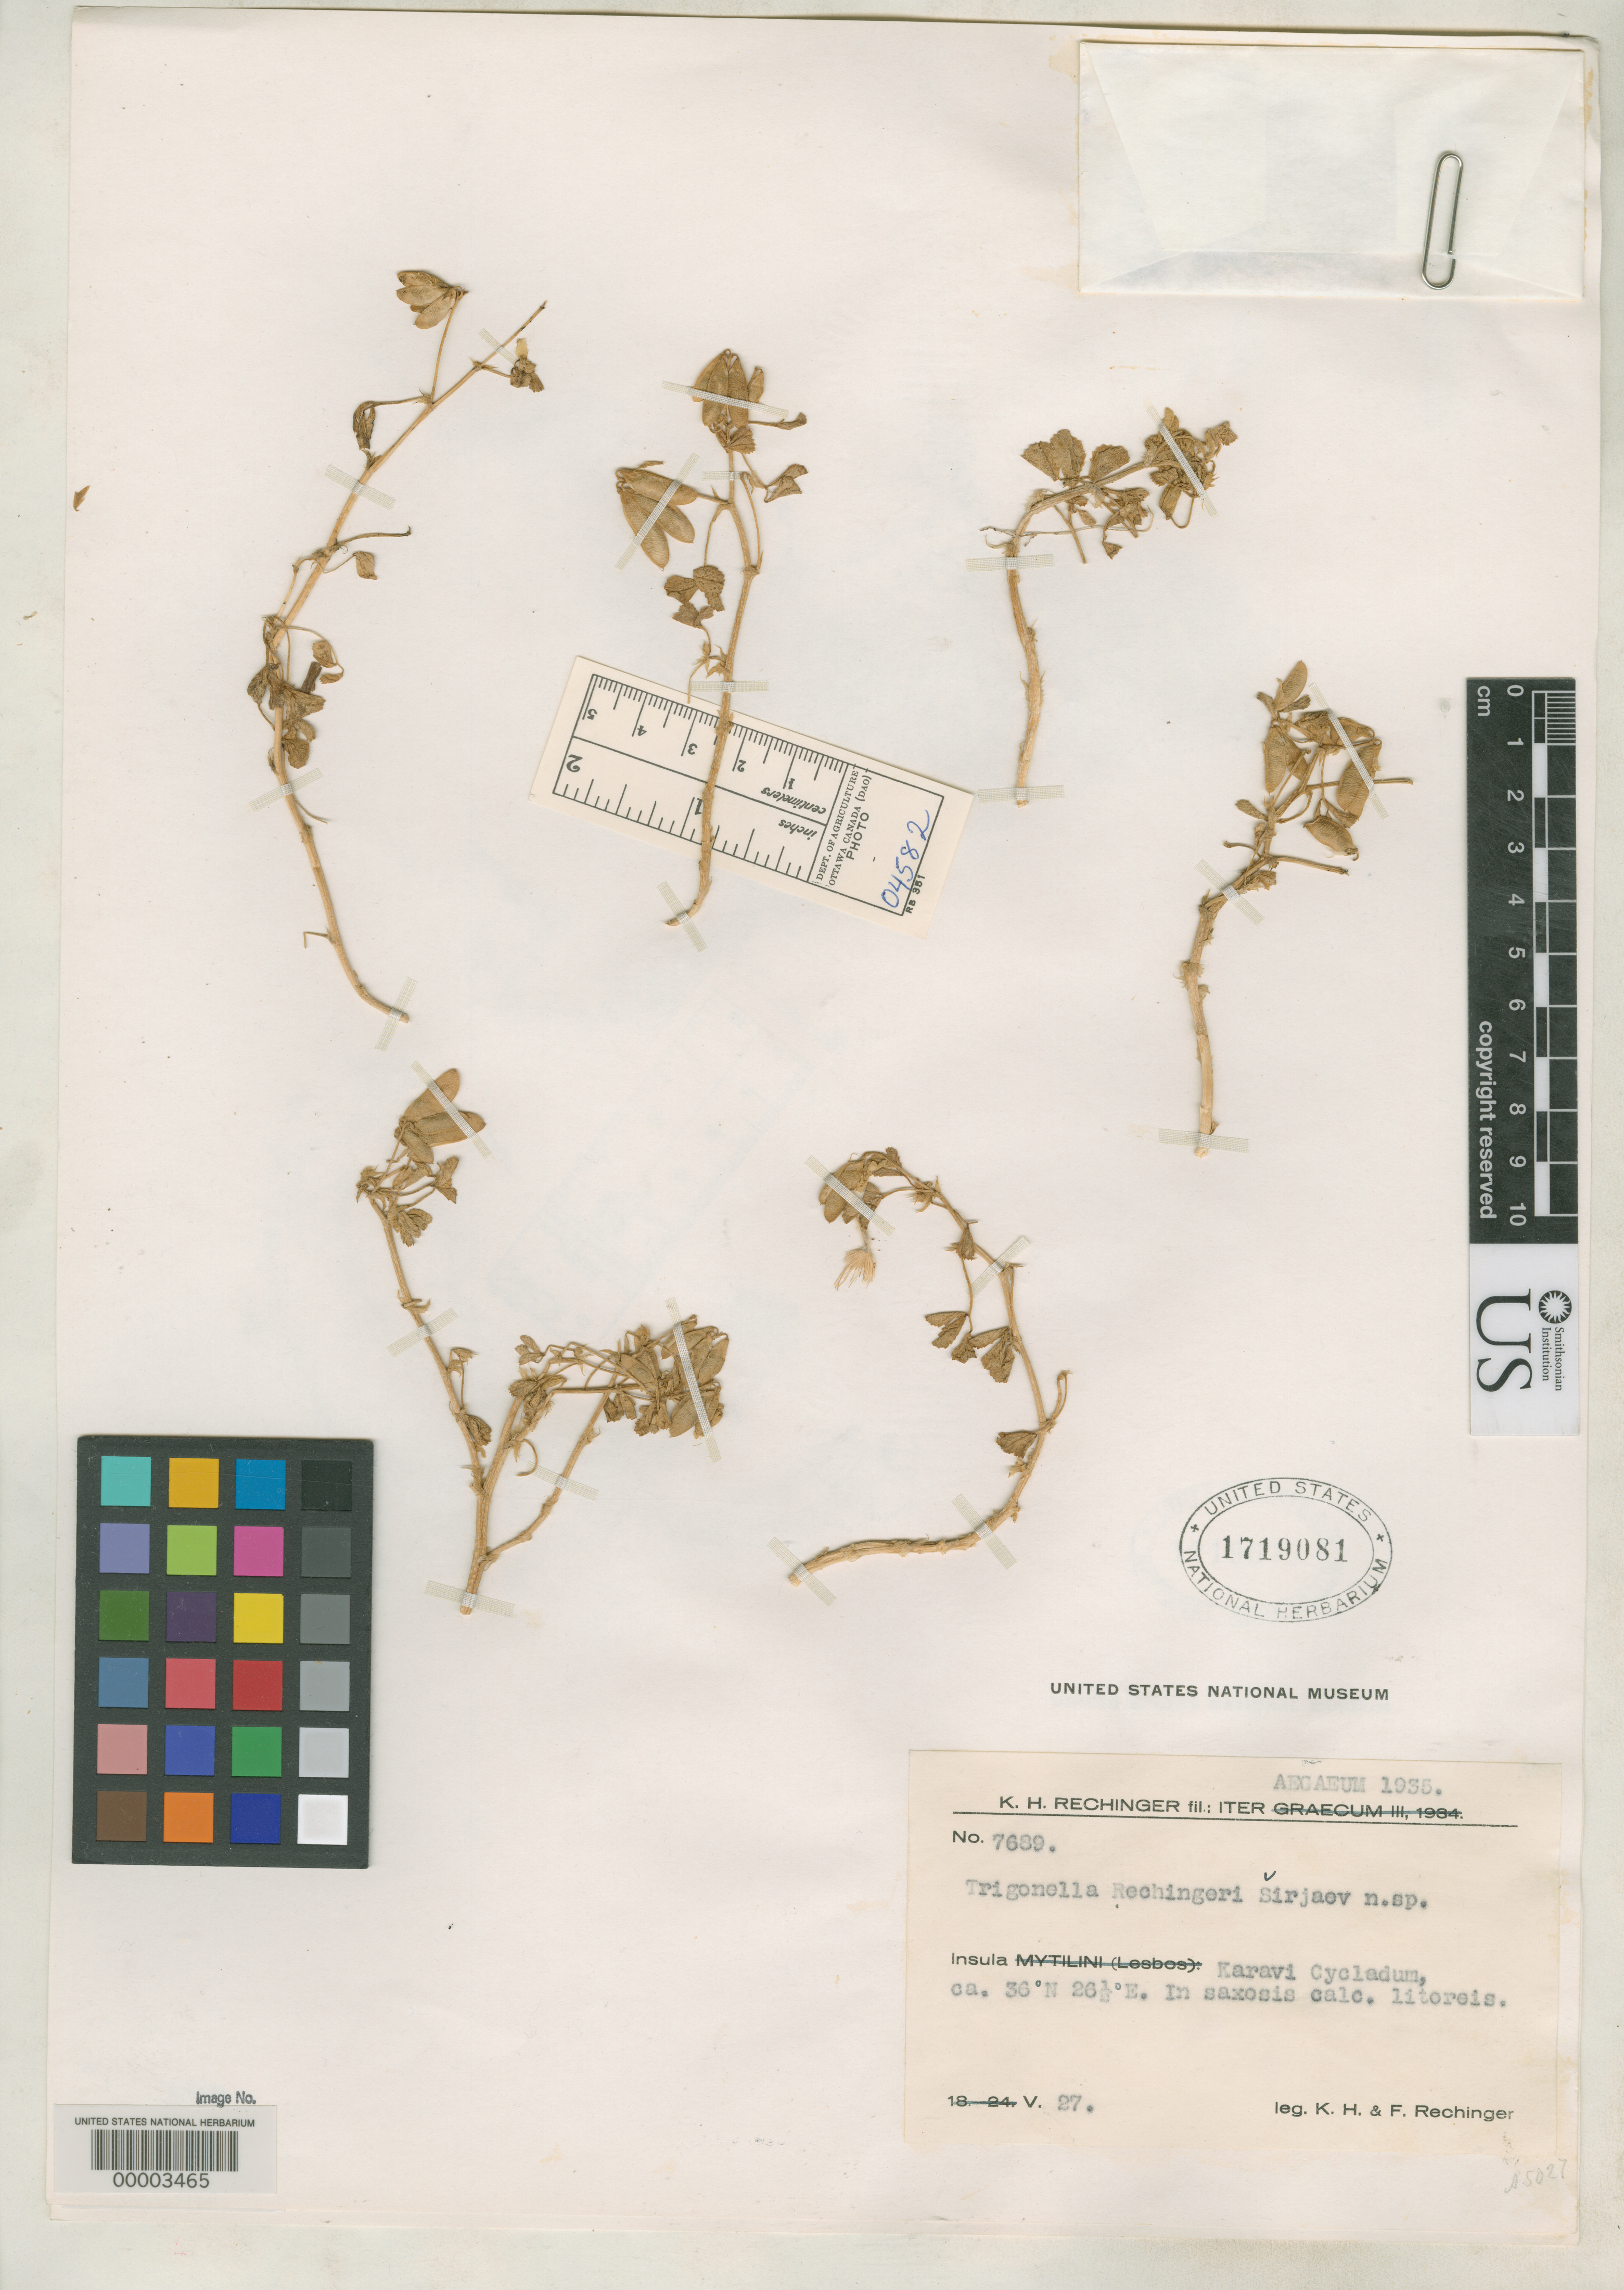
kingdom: Plantae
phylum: Tracheophyta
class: Magnoliopsida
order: Fabales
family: Fabaceae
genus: Trigonella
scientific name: Trigonella rechingeri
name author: Širj.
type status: Isosyntype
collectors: K. H. Rechinger & F. Rechinger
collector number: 7678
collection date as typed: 27 May 1935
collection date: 1935-05-27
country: Greece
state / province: South Aegean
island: Cyclades Islands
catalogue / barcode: US 1719081